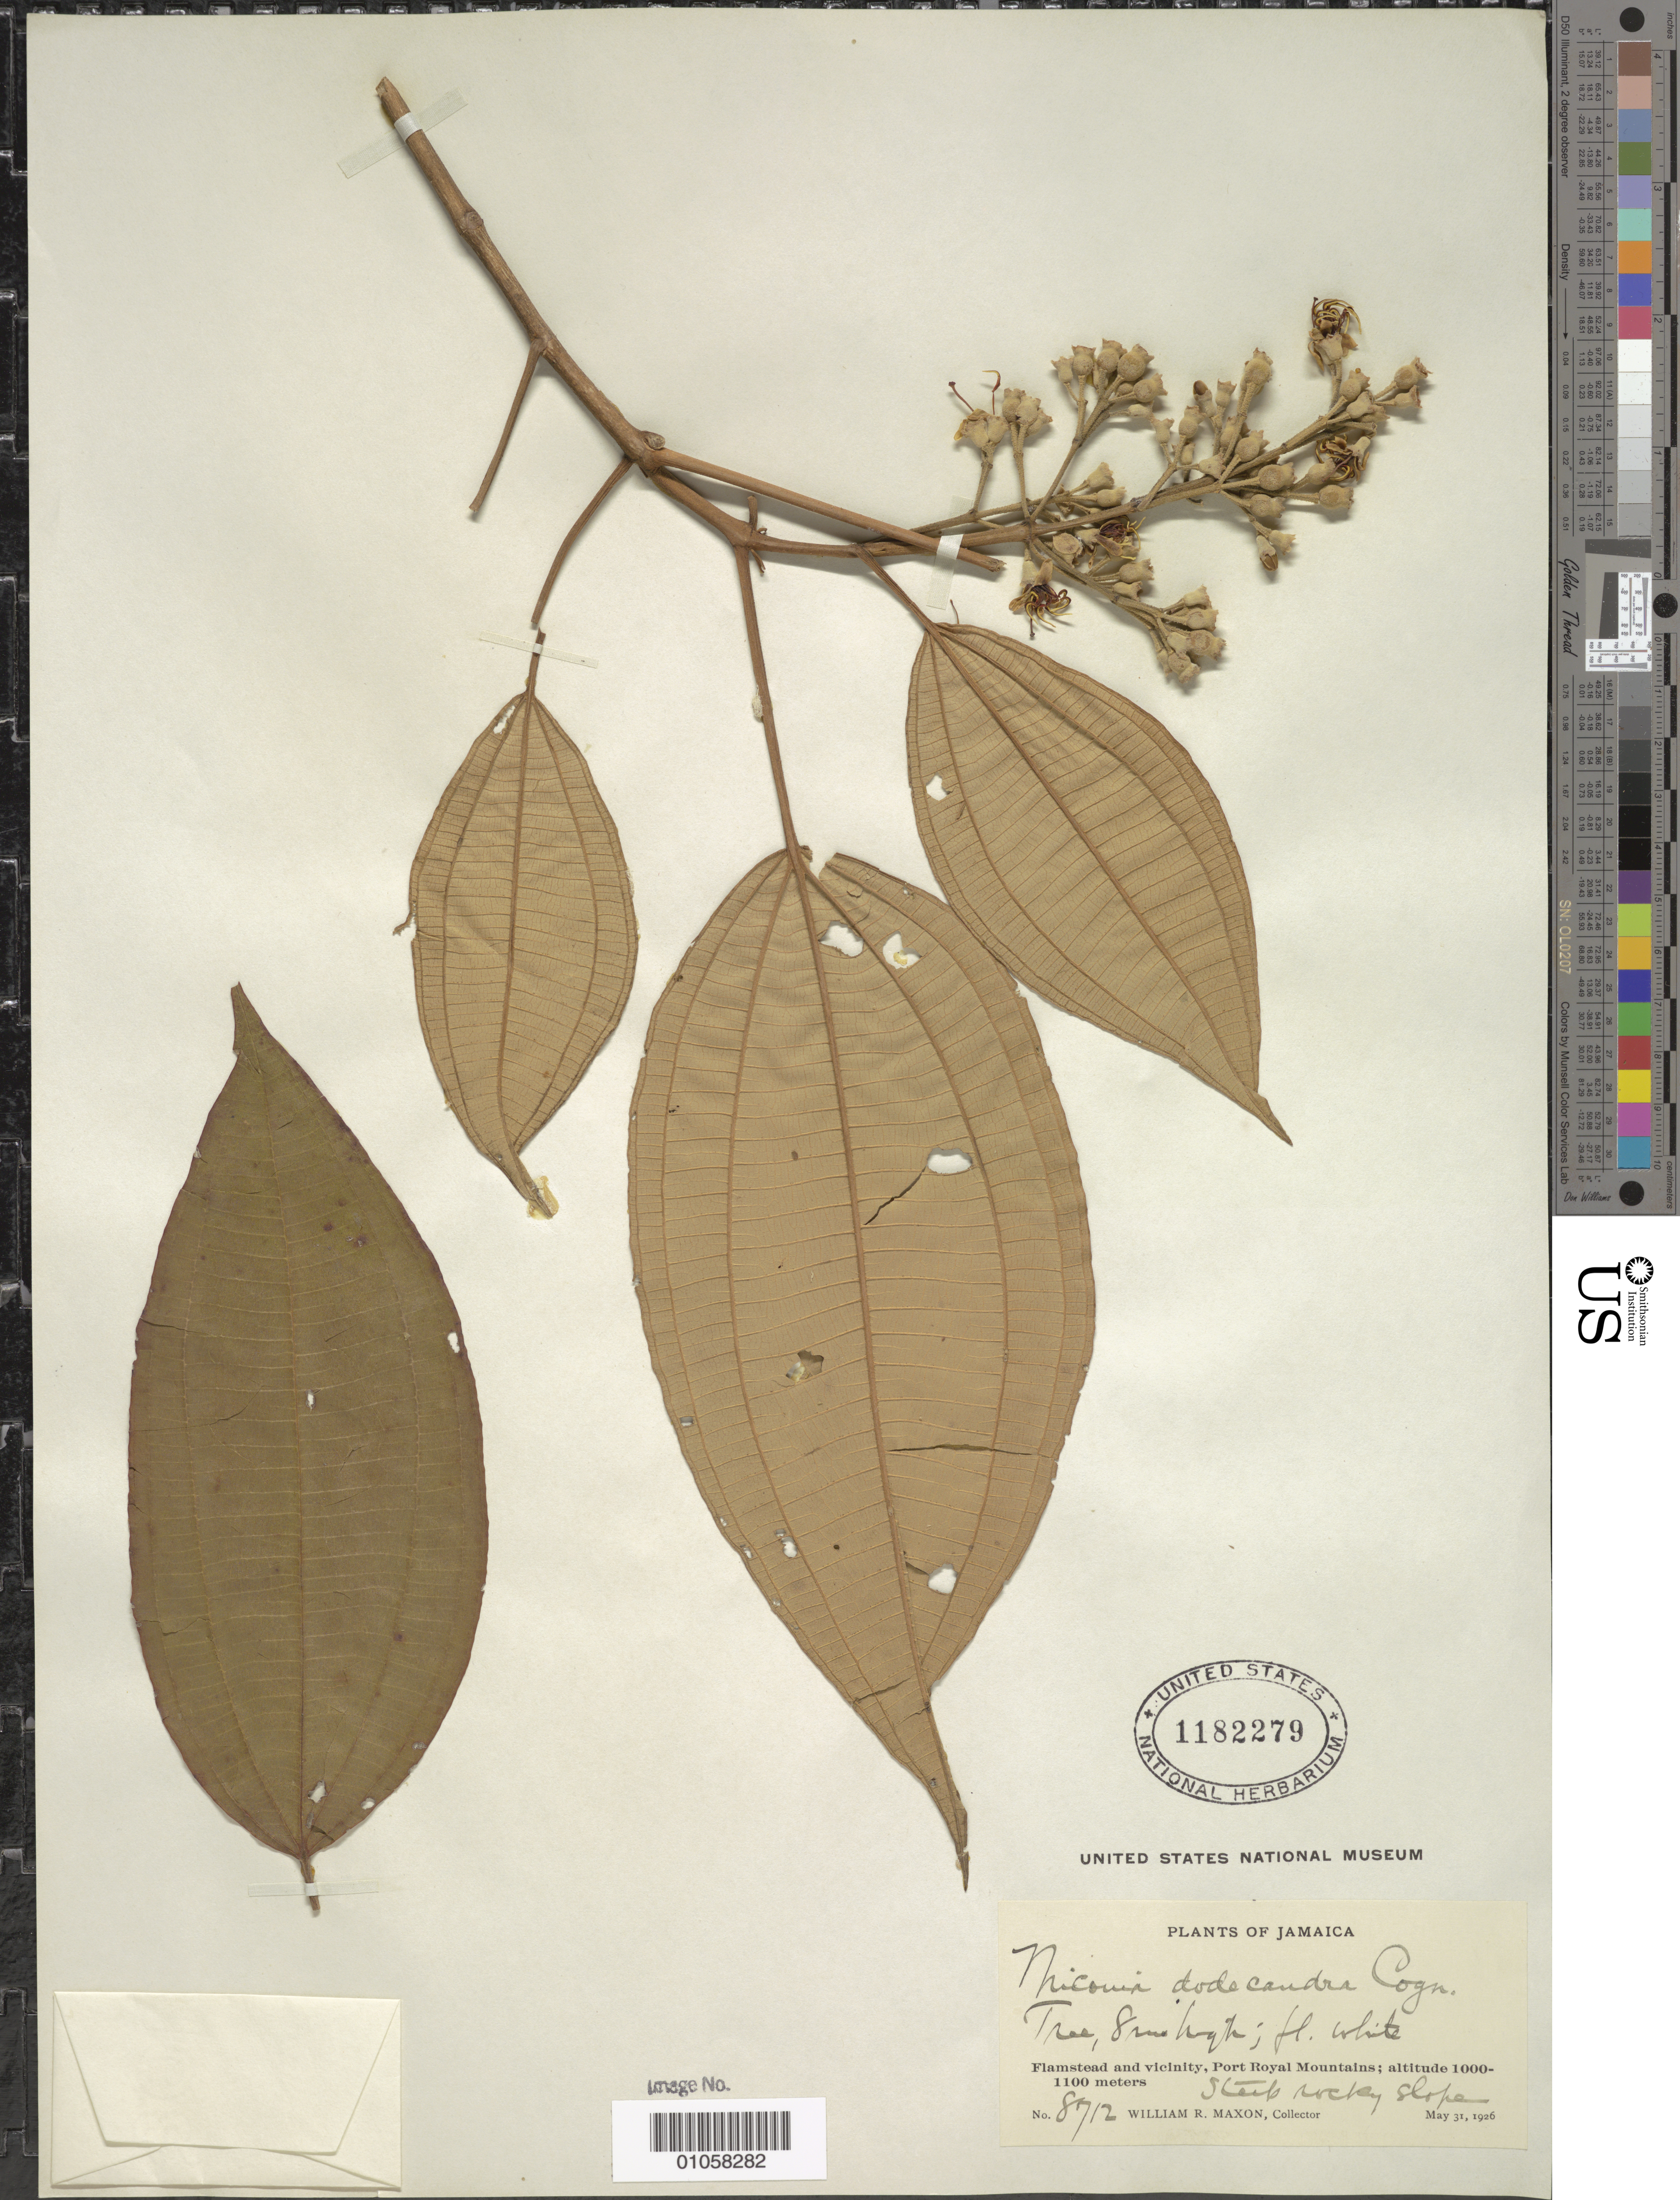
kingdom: Plantae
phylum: Tracheophyta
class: Magnoliopsida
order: Myrtales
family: Melastomataceae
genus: Miconia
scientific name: Miconia dodecandra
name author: Cogn.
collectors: W. R. Maxon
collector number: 8712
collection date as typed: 31 May 1926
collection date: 1926-05-31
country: Jamaica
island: Jamaica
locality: Port Royal Mountains, Flamstead and vicinity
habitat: Steep rocky slope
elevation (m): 1000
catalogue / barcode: US 1182279